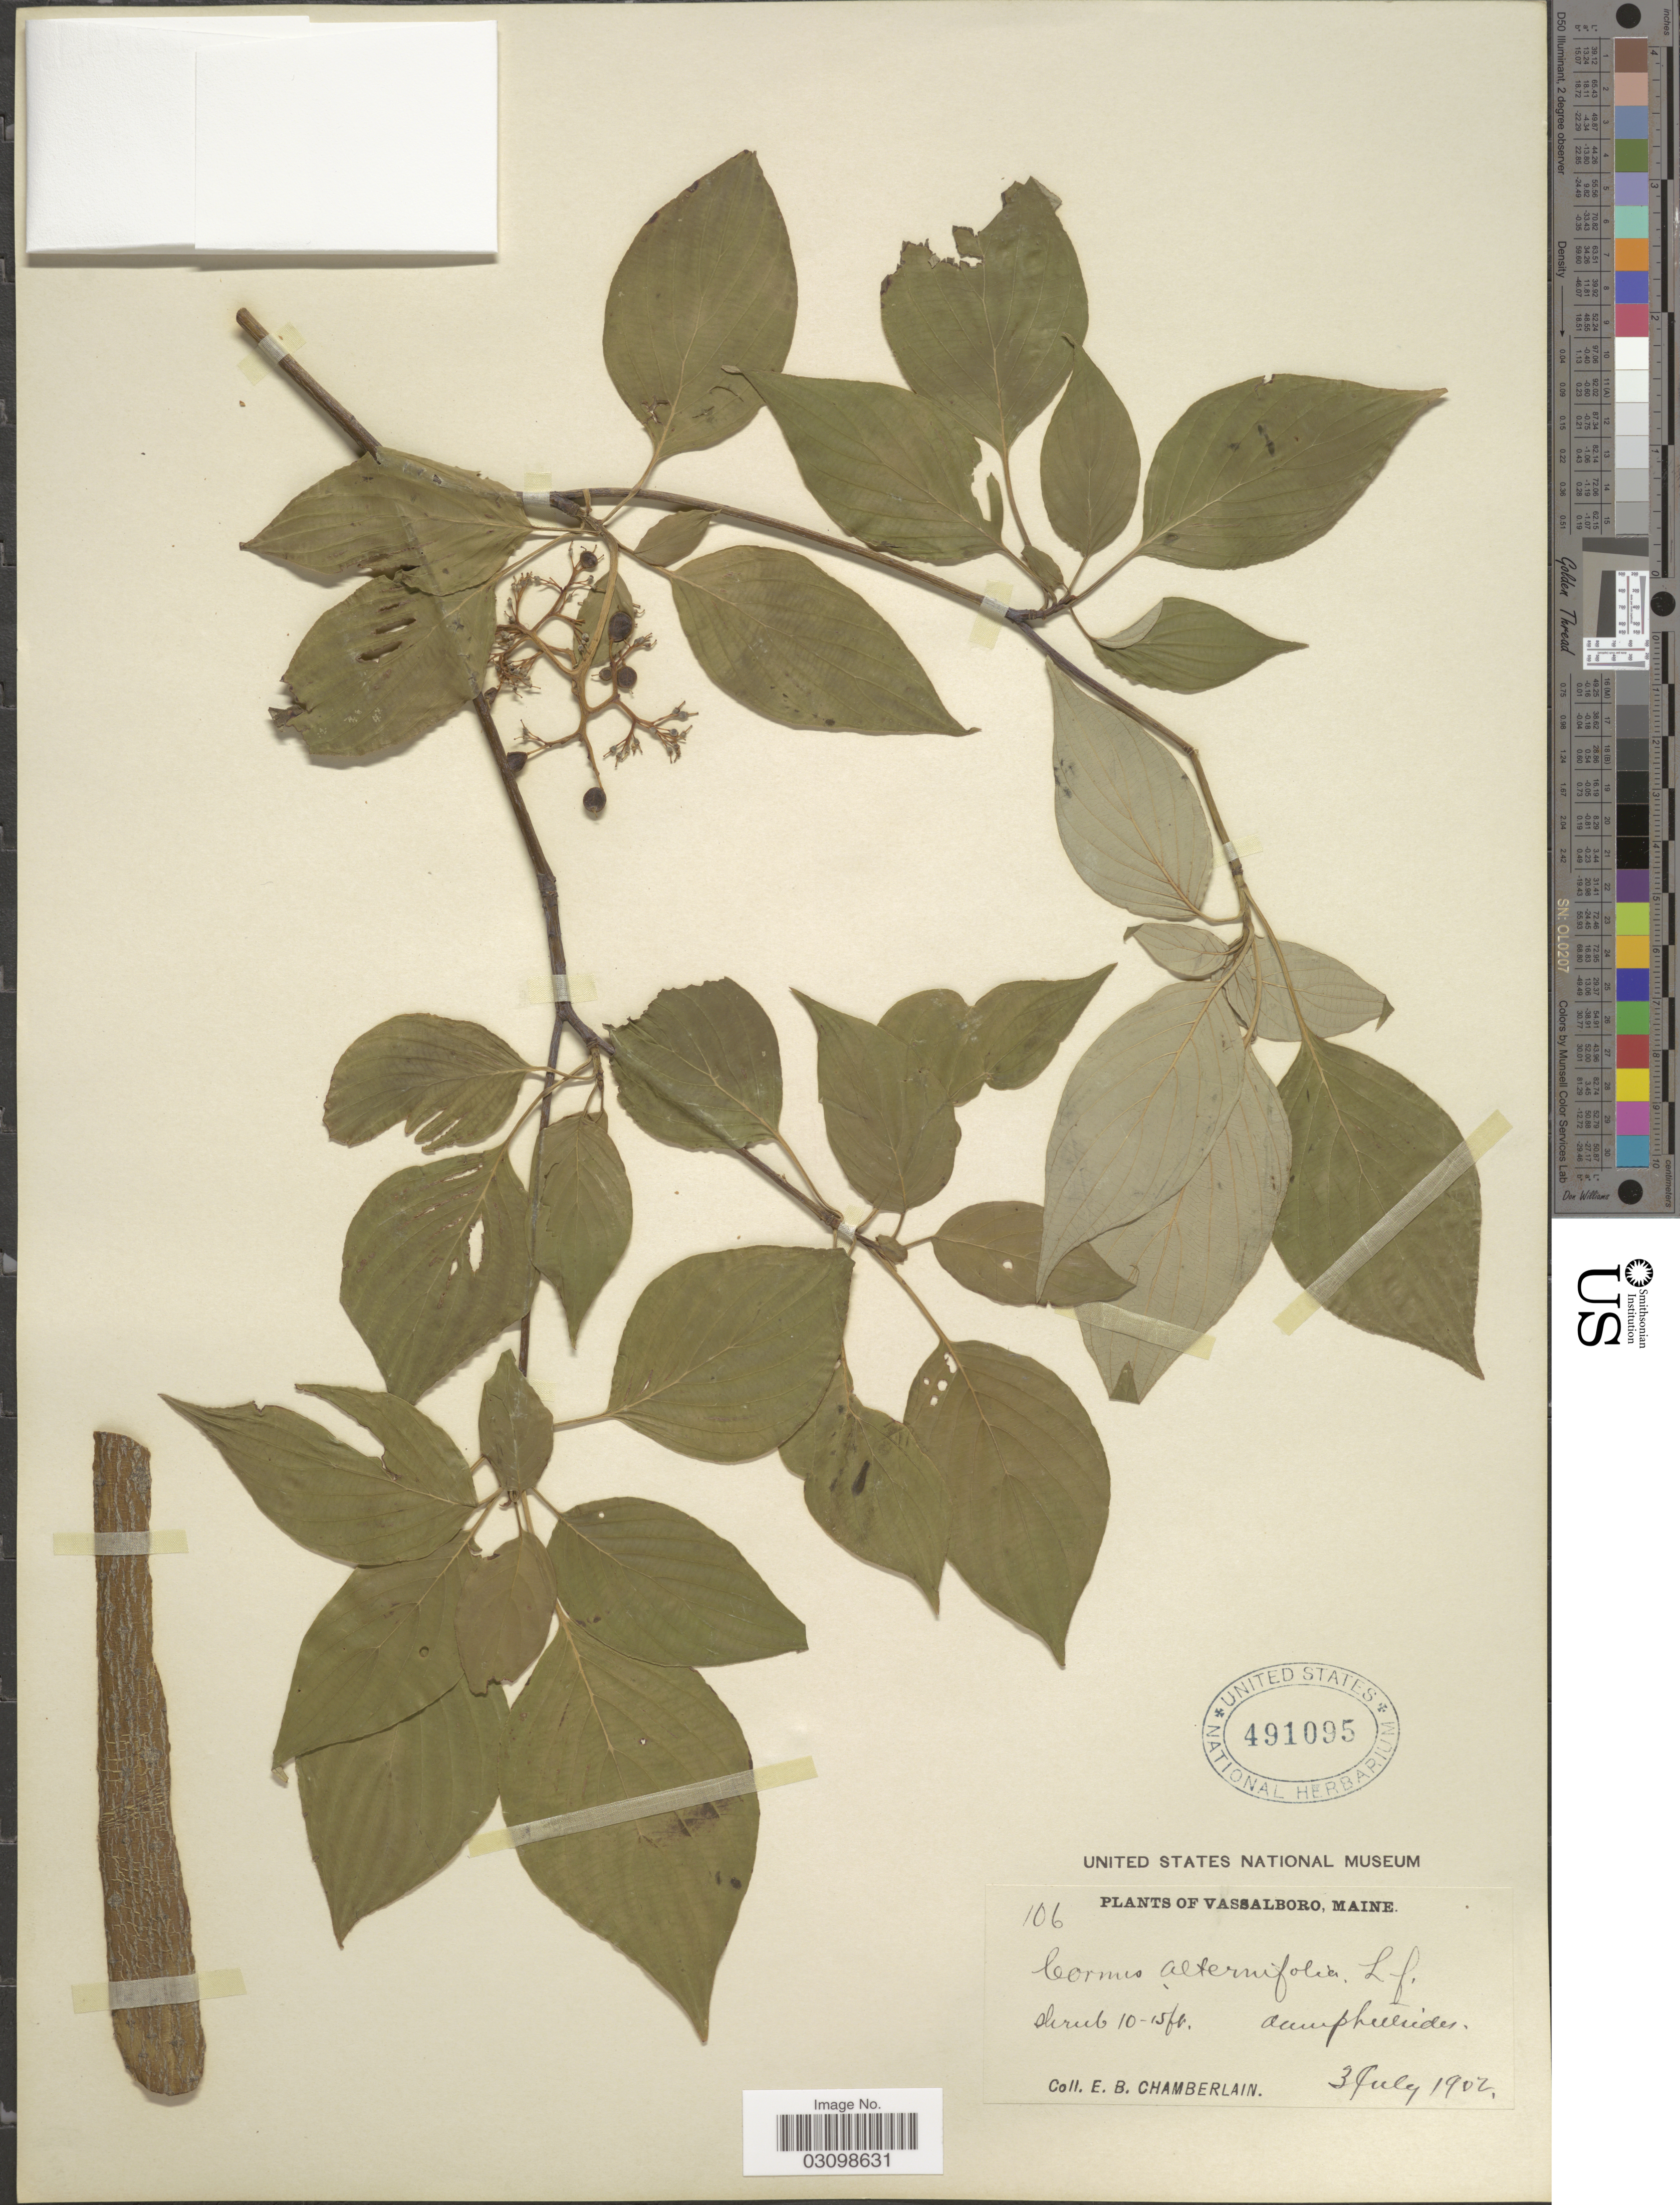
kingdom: Plantae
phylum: Tracheophyta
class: Magnoliopsida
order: Cornales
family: Cornaceae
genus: Cornus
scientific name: Cornus alternifolia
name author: L.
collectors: E. Chamberlain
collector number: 106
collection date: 1902-07-03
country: United States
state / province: Maine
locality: Vassalboro, camphillsides.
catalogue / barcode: US 491095